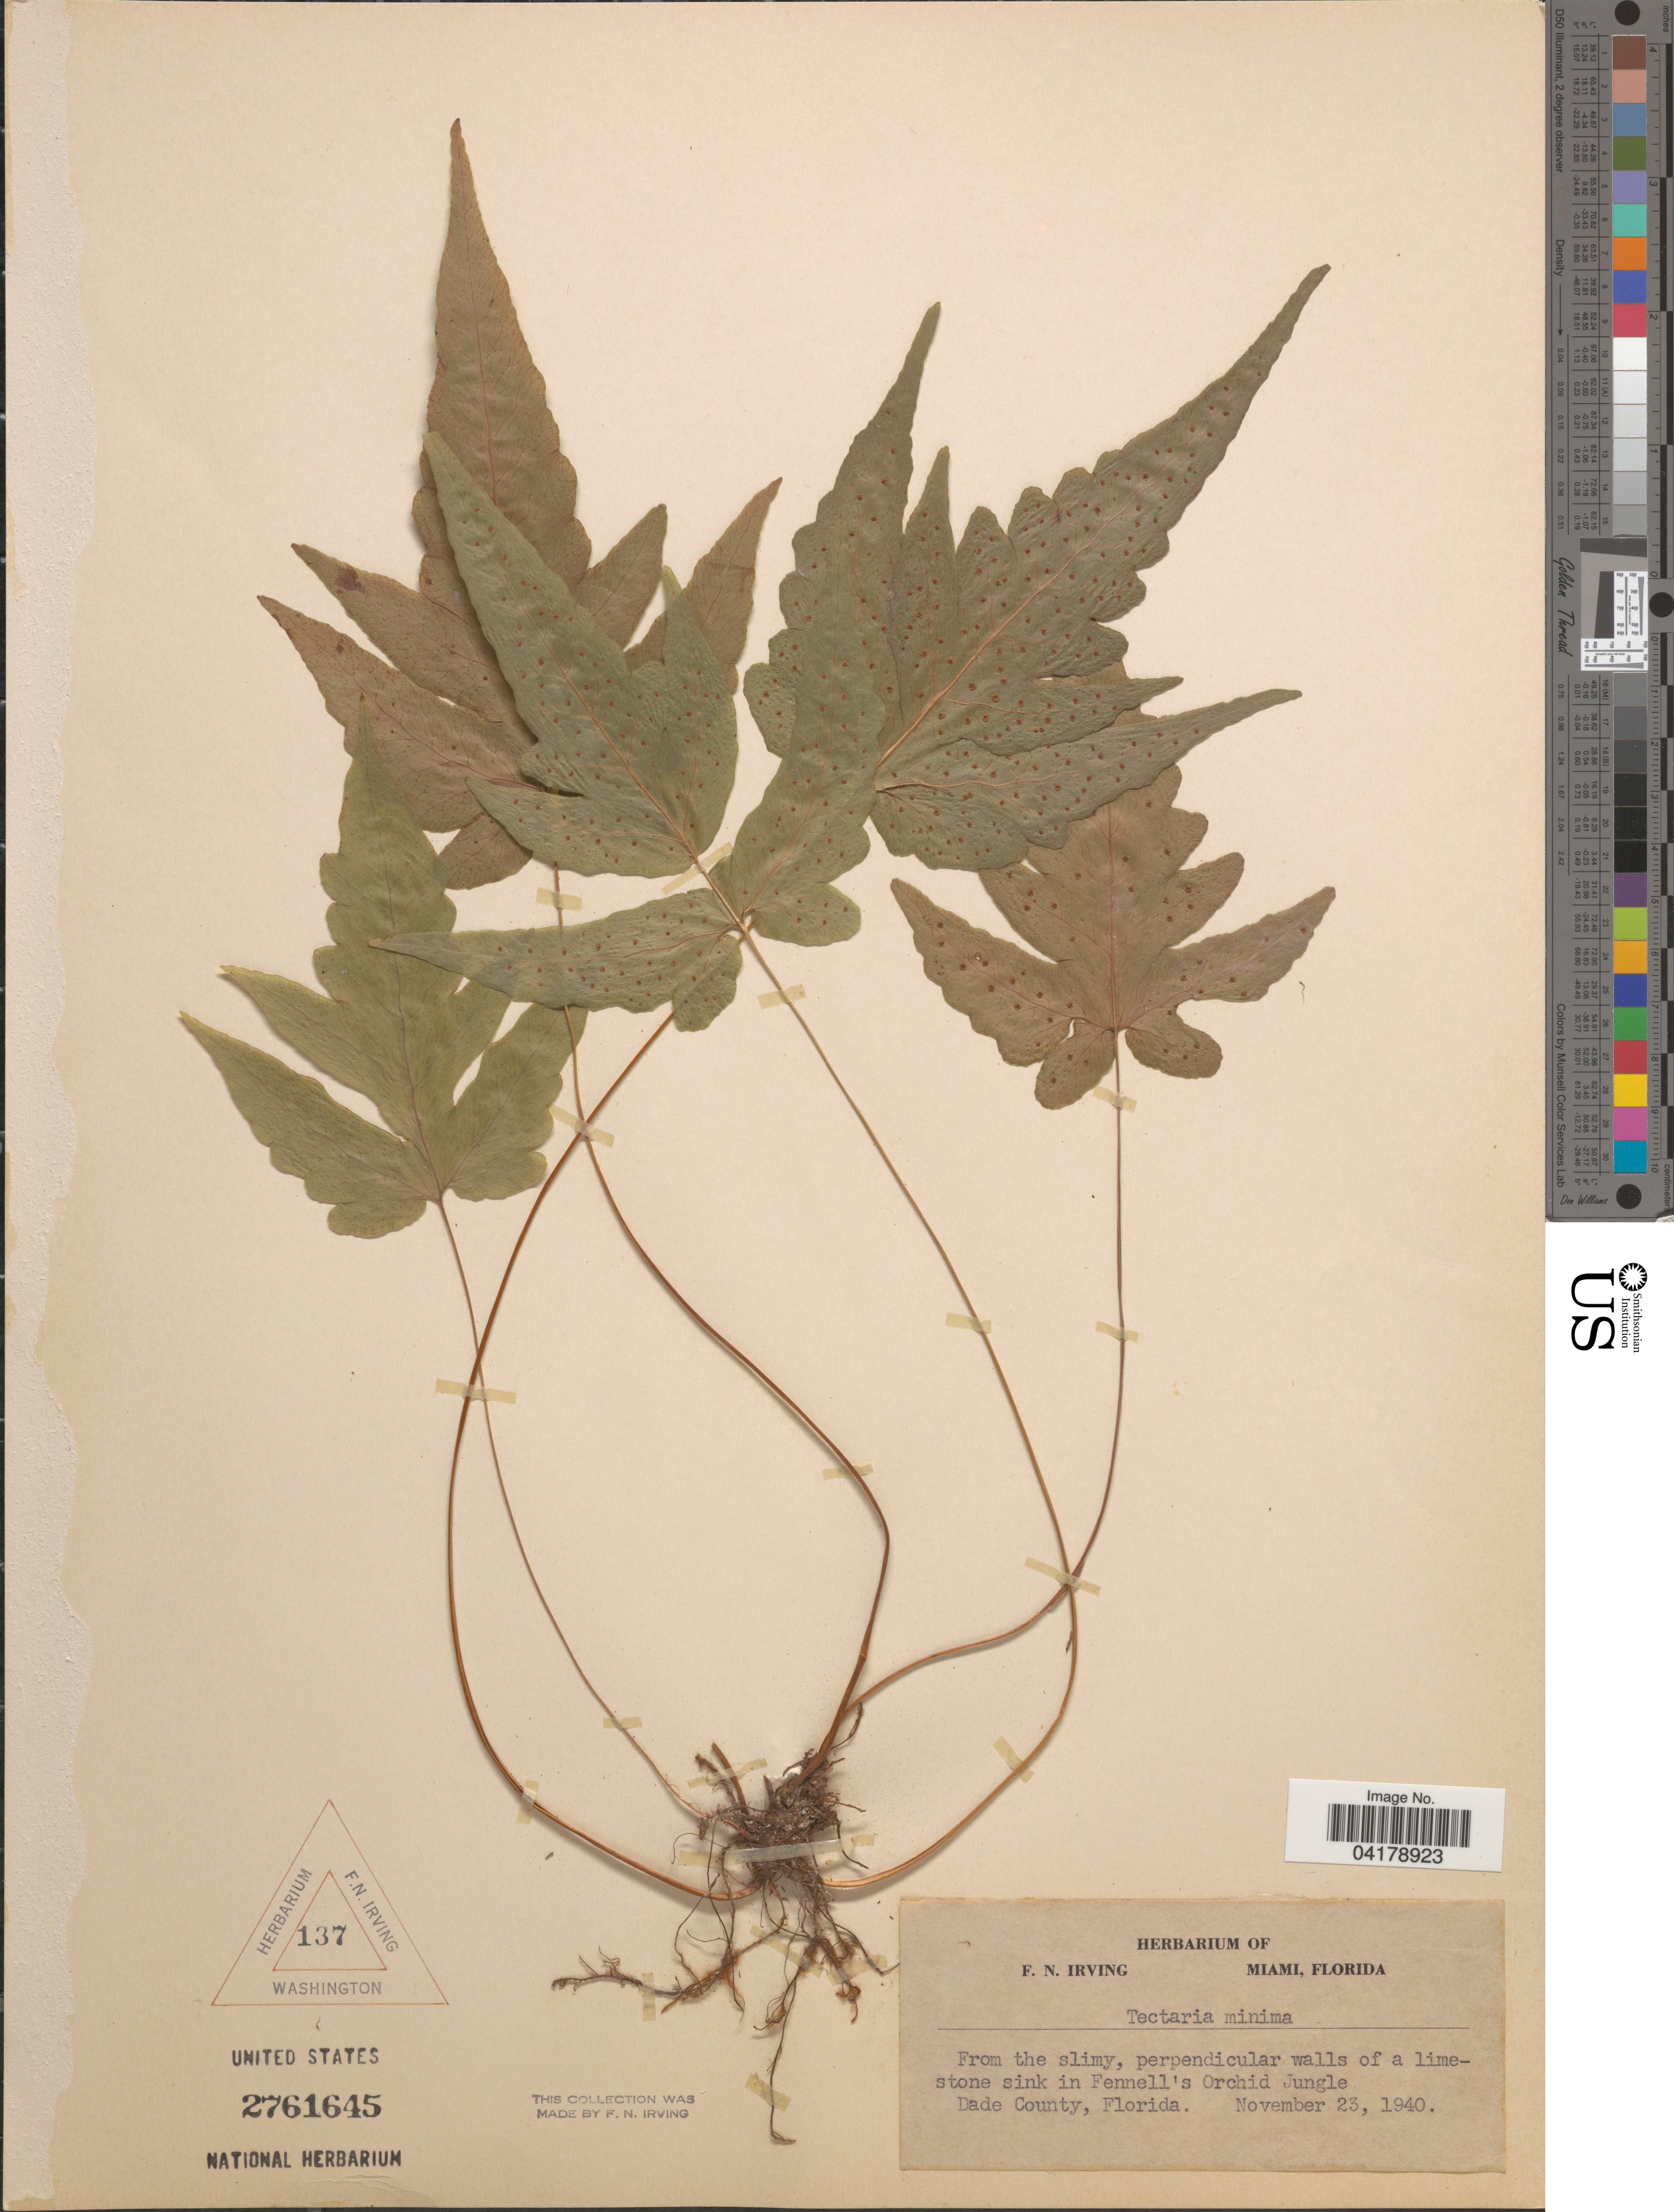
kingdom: Plantae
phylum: Tracheophyta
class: Polypodiopsida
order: Polypodiales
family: Tectariaceae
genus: Tectaria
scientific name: Tectaria fimbriata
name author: (Willd.) Lourteig & Proctor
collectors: ex herb. F.N. Irving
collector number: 137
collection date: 1940-11-23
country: United States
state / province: Florida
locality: From the slimy, perpendicular walls of a limestone sink in Fennell's Orchid Jungle. Dade County.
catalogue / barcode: US 2761645